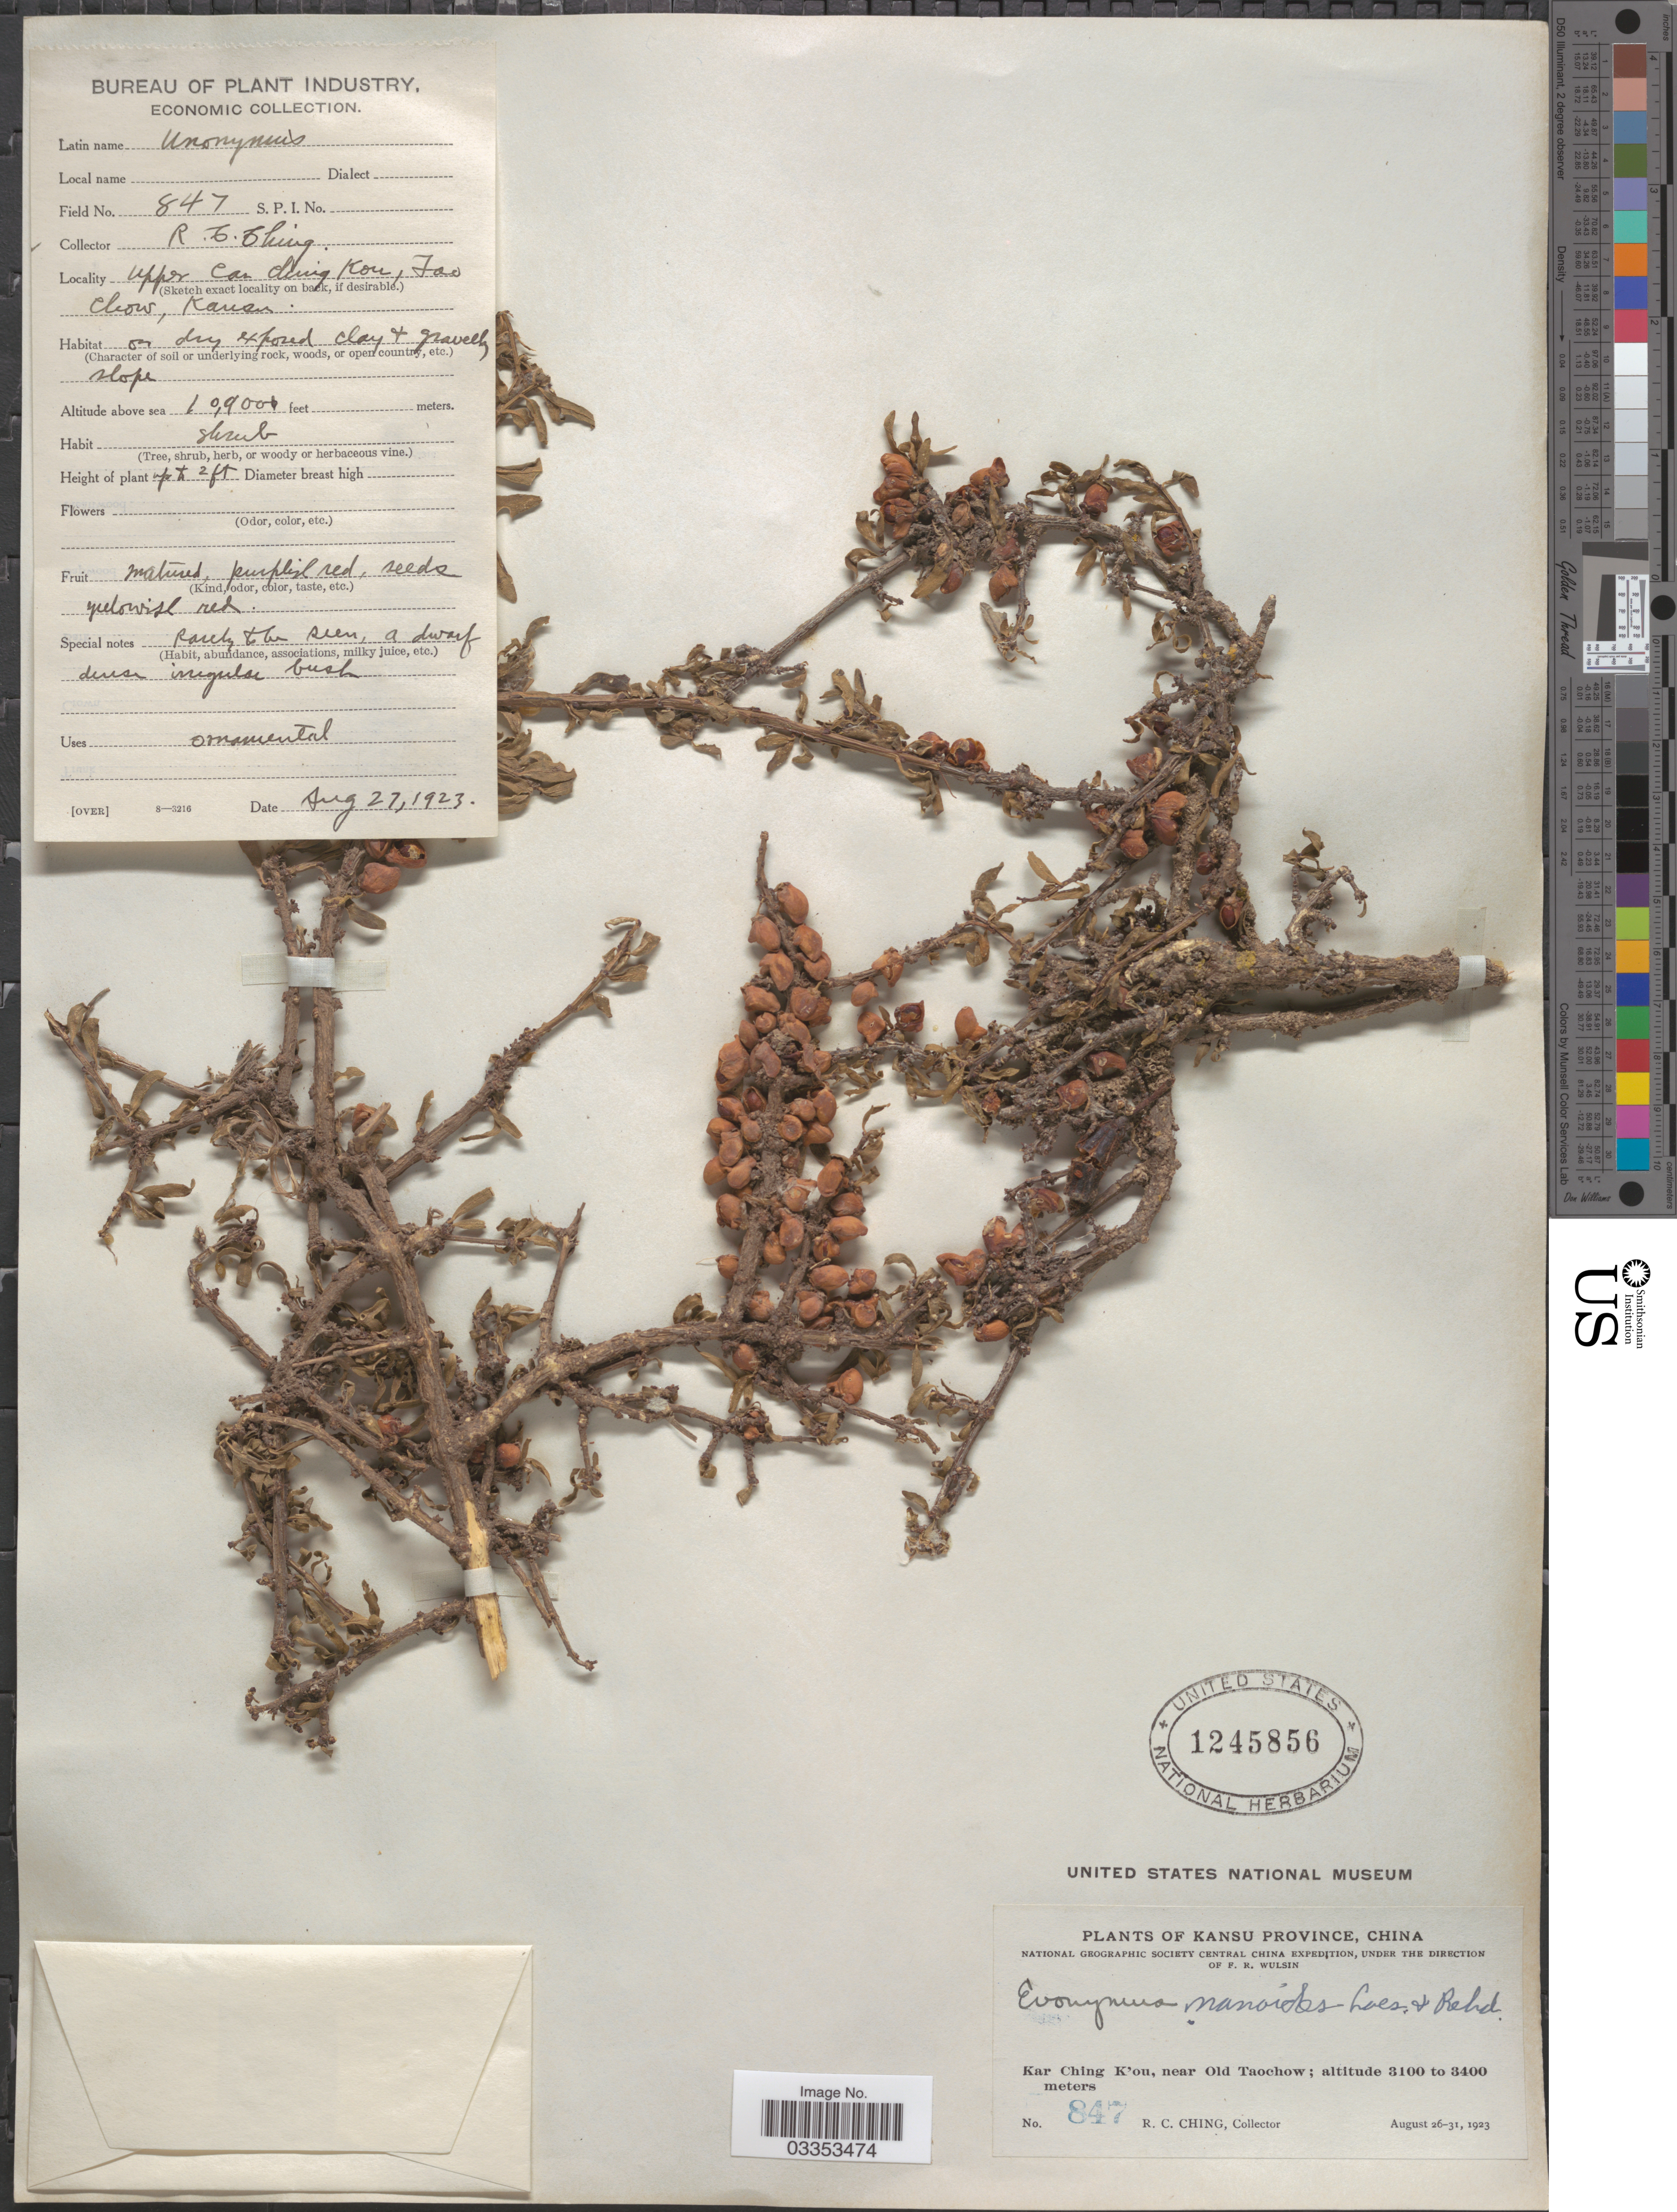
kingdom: Plantae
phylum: Tracheophyta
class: Magnoliopsida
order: Celastrales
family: Celastraceae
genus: Euonymus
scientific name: Euonymus nanoides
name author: Loes. & Rehder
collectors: R. C. Ching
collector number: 847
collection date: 1923-08-26/1923-08-31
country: China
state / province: Gansu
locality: Kansu Province. Kar Ching K'ou, near Old Taochow.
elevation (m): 3100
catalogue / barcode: US 1245856